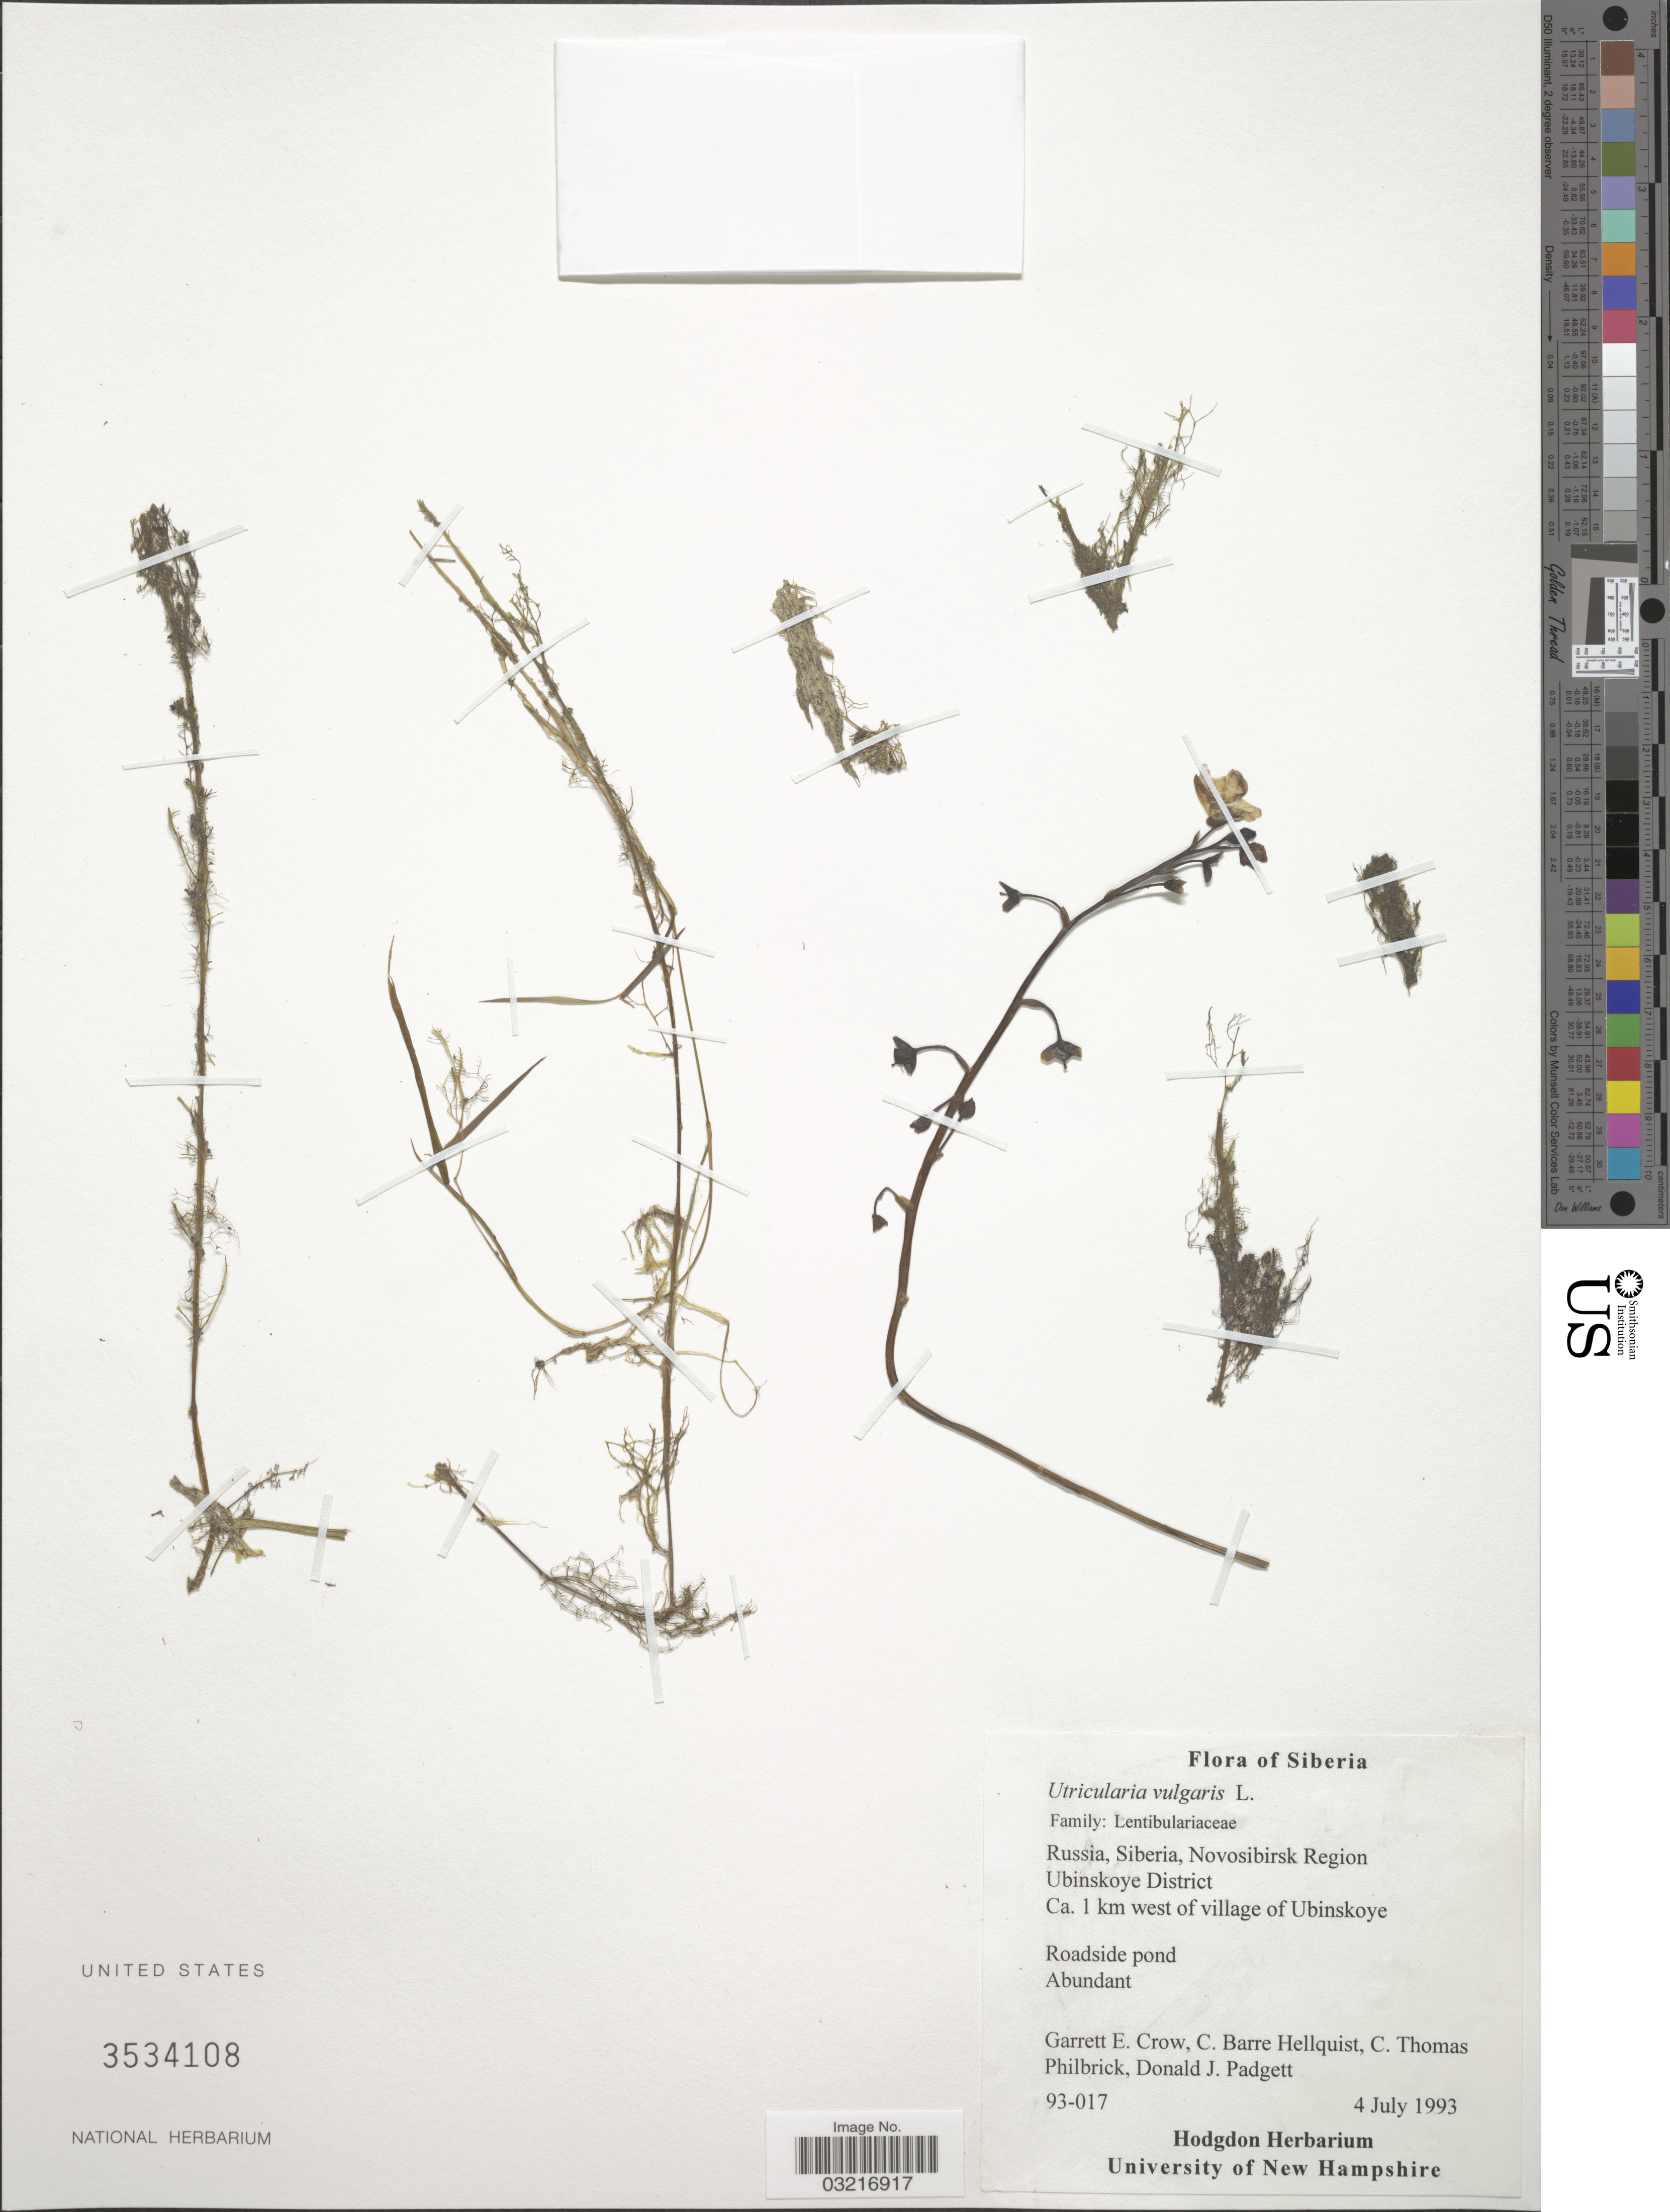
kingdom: Plantae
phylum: Tracheophyta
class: Magnoliopsida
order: Lamiales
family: Lentibulariaceae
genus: Utricularia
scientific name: Utricularia vulgaris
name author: L.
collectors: G. E. Crow, C. Hellquist, C. Philbrick & D. Padgett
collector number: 93-017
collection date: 1993-07-04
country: Russian Federation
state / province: Novosibirsk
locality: Russia, Siberia, Novosibirks Region, Ubinskoye District, Ca. 1 km west of village of Ubinskoye.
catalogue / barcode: US 3534108